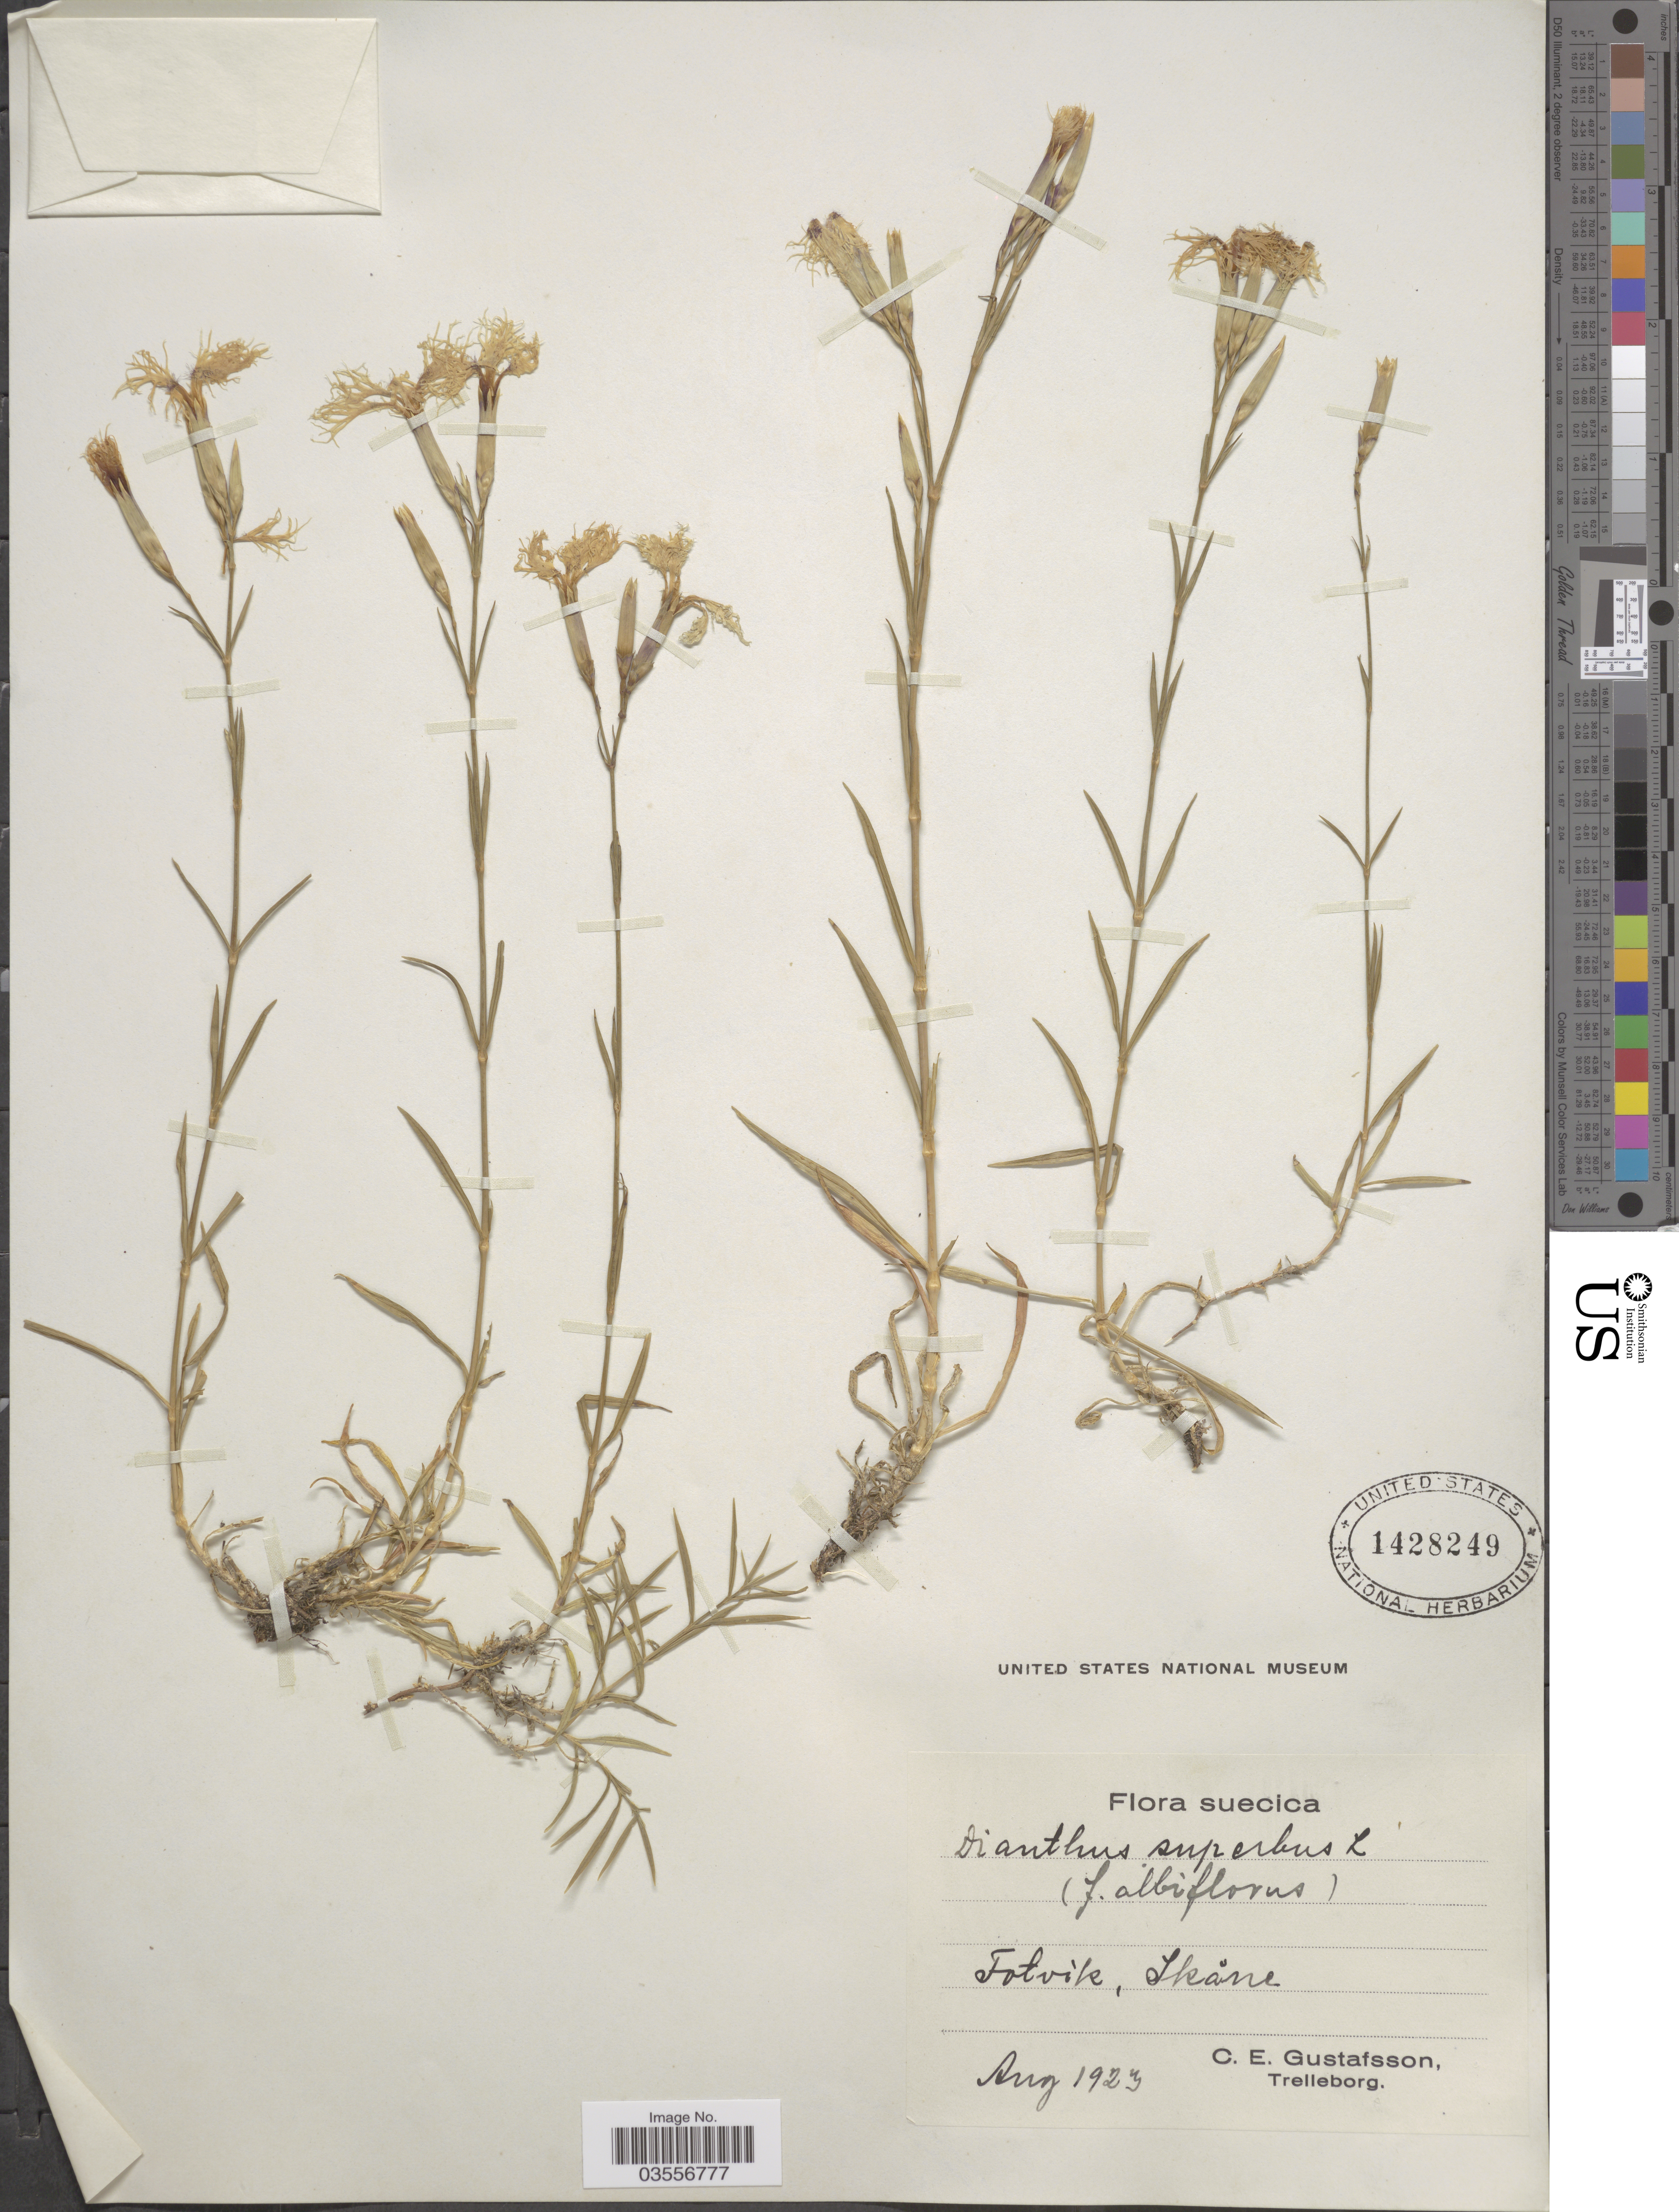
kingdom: Plantae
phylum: Tracheophyta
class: Magnoliopsida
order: Caryophyllales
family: Caryophyllaceae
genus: Dianthus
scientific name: Dianthus superbus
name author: L.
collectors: C. Gustafsson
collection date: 1923-08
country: Sweden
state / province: Skåne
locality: Suecica. Fotvik.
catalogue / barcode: US 1428249